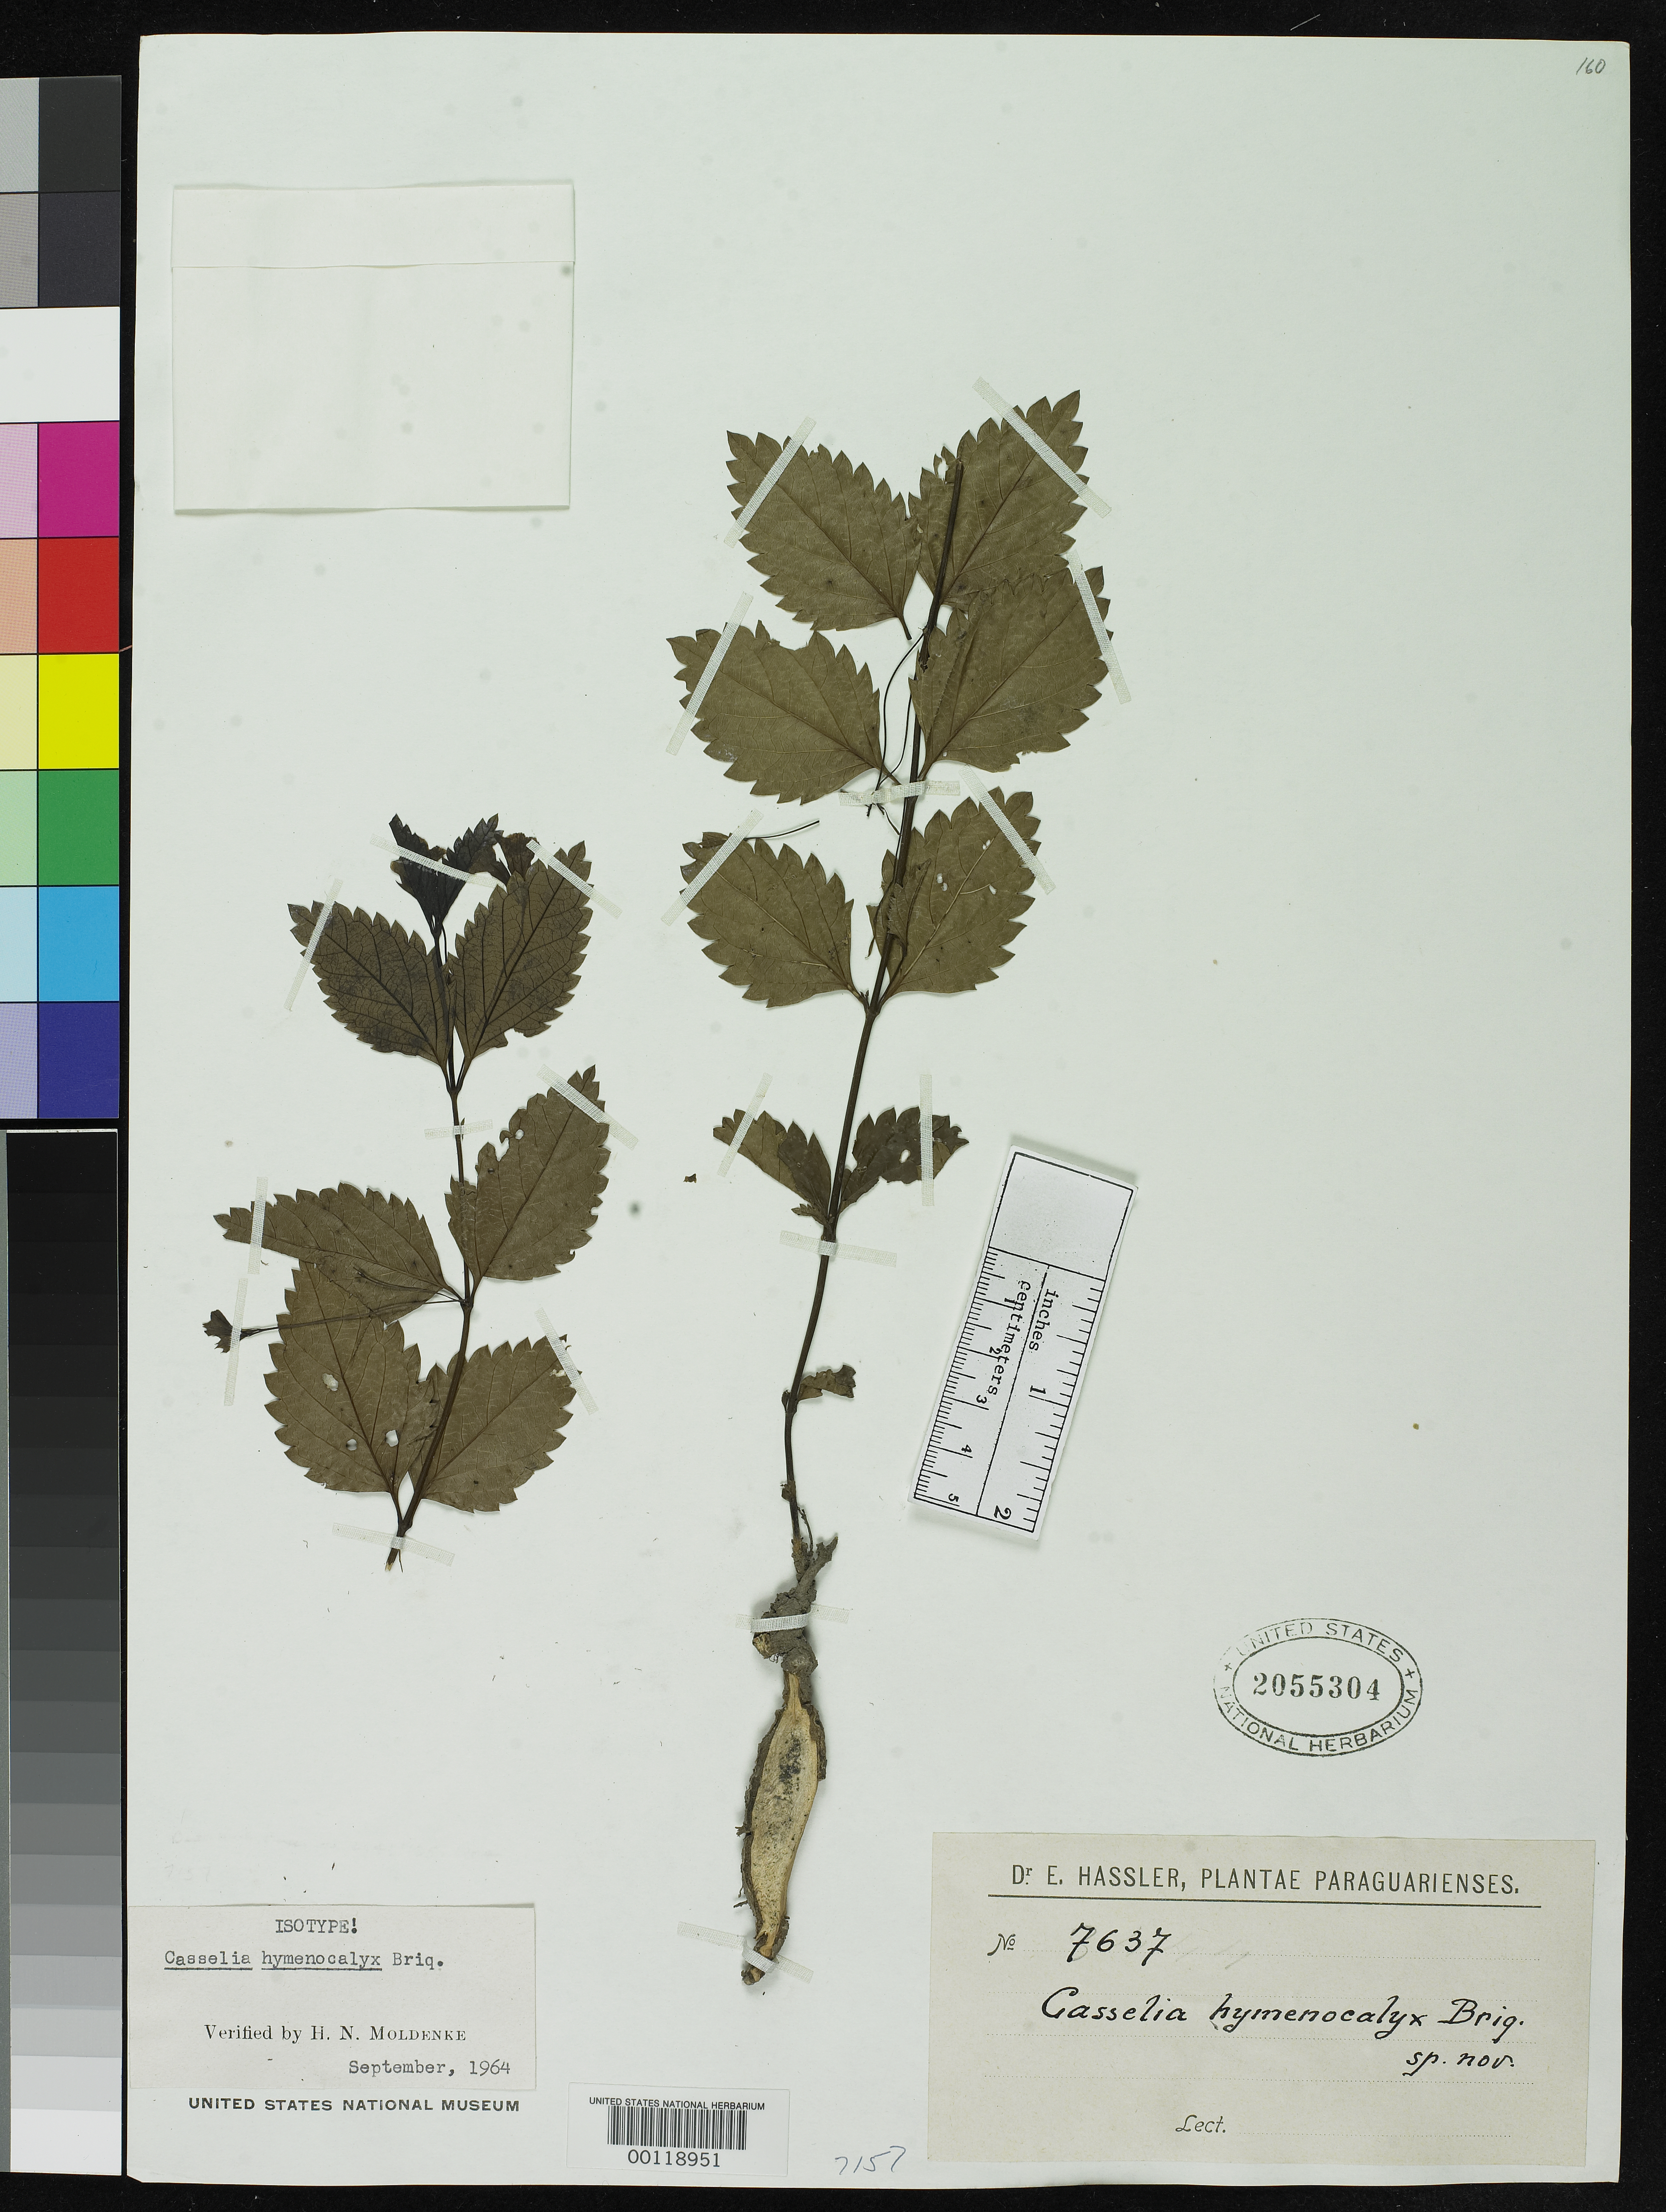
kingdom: Plantae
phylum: Tracheophyta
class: Magnoliopsida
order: Lamiales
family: Verbenaceae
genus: Casselia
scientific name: Casselia hymenocalyx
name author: Briq.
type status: Isotype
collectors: E. Hassler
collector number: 7637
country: Paraguay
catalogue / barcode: US 2055304